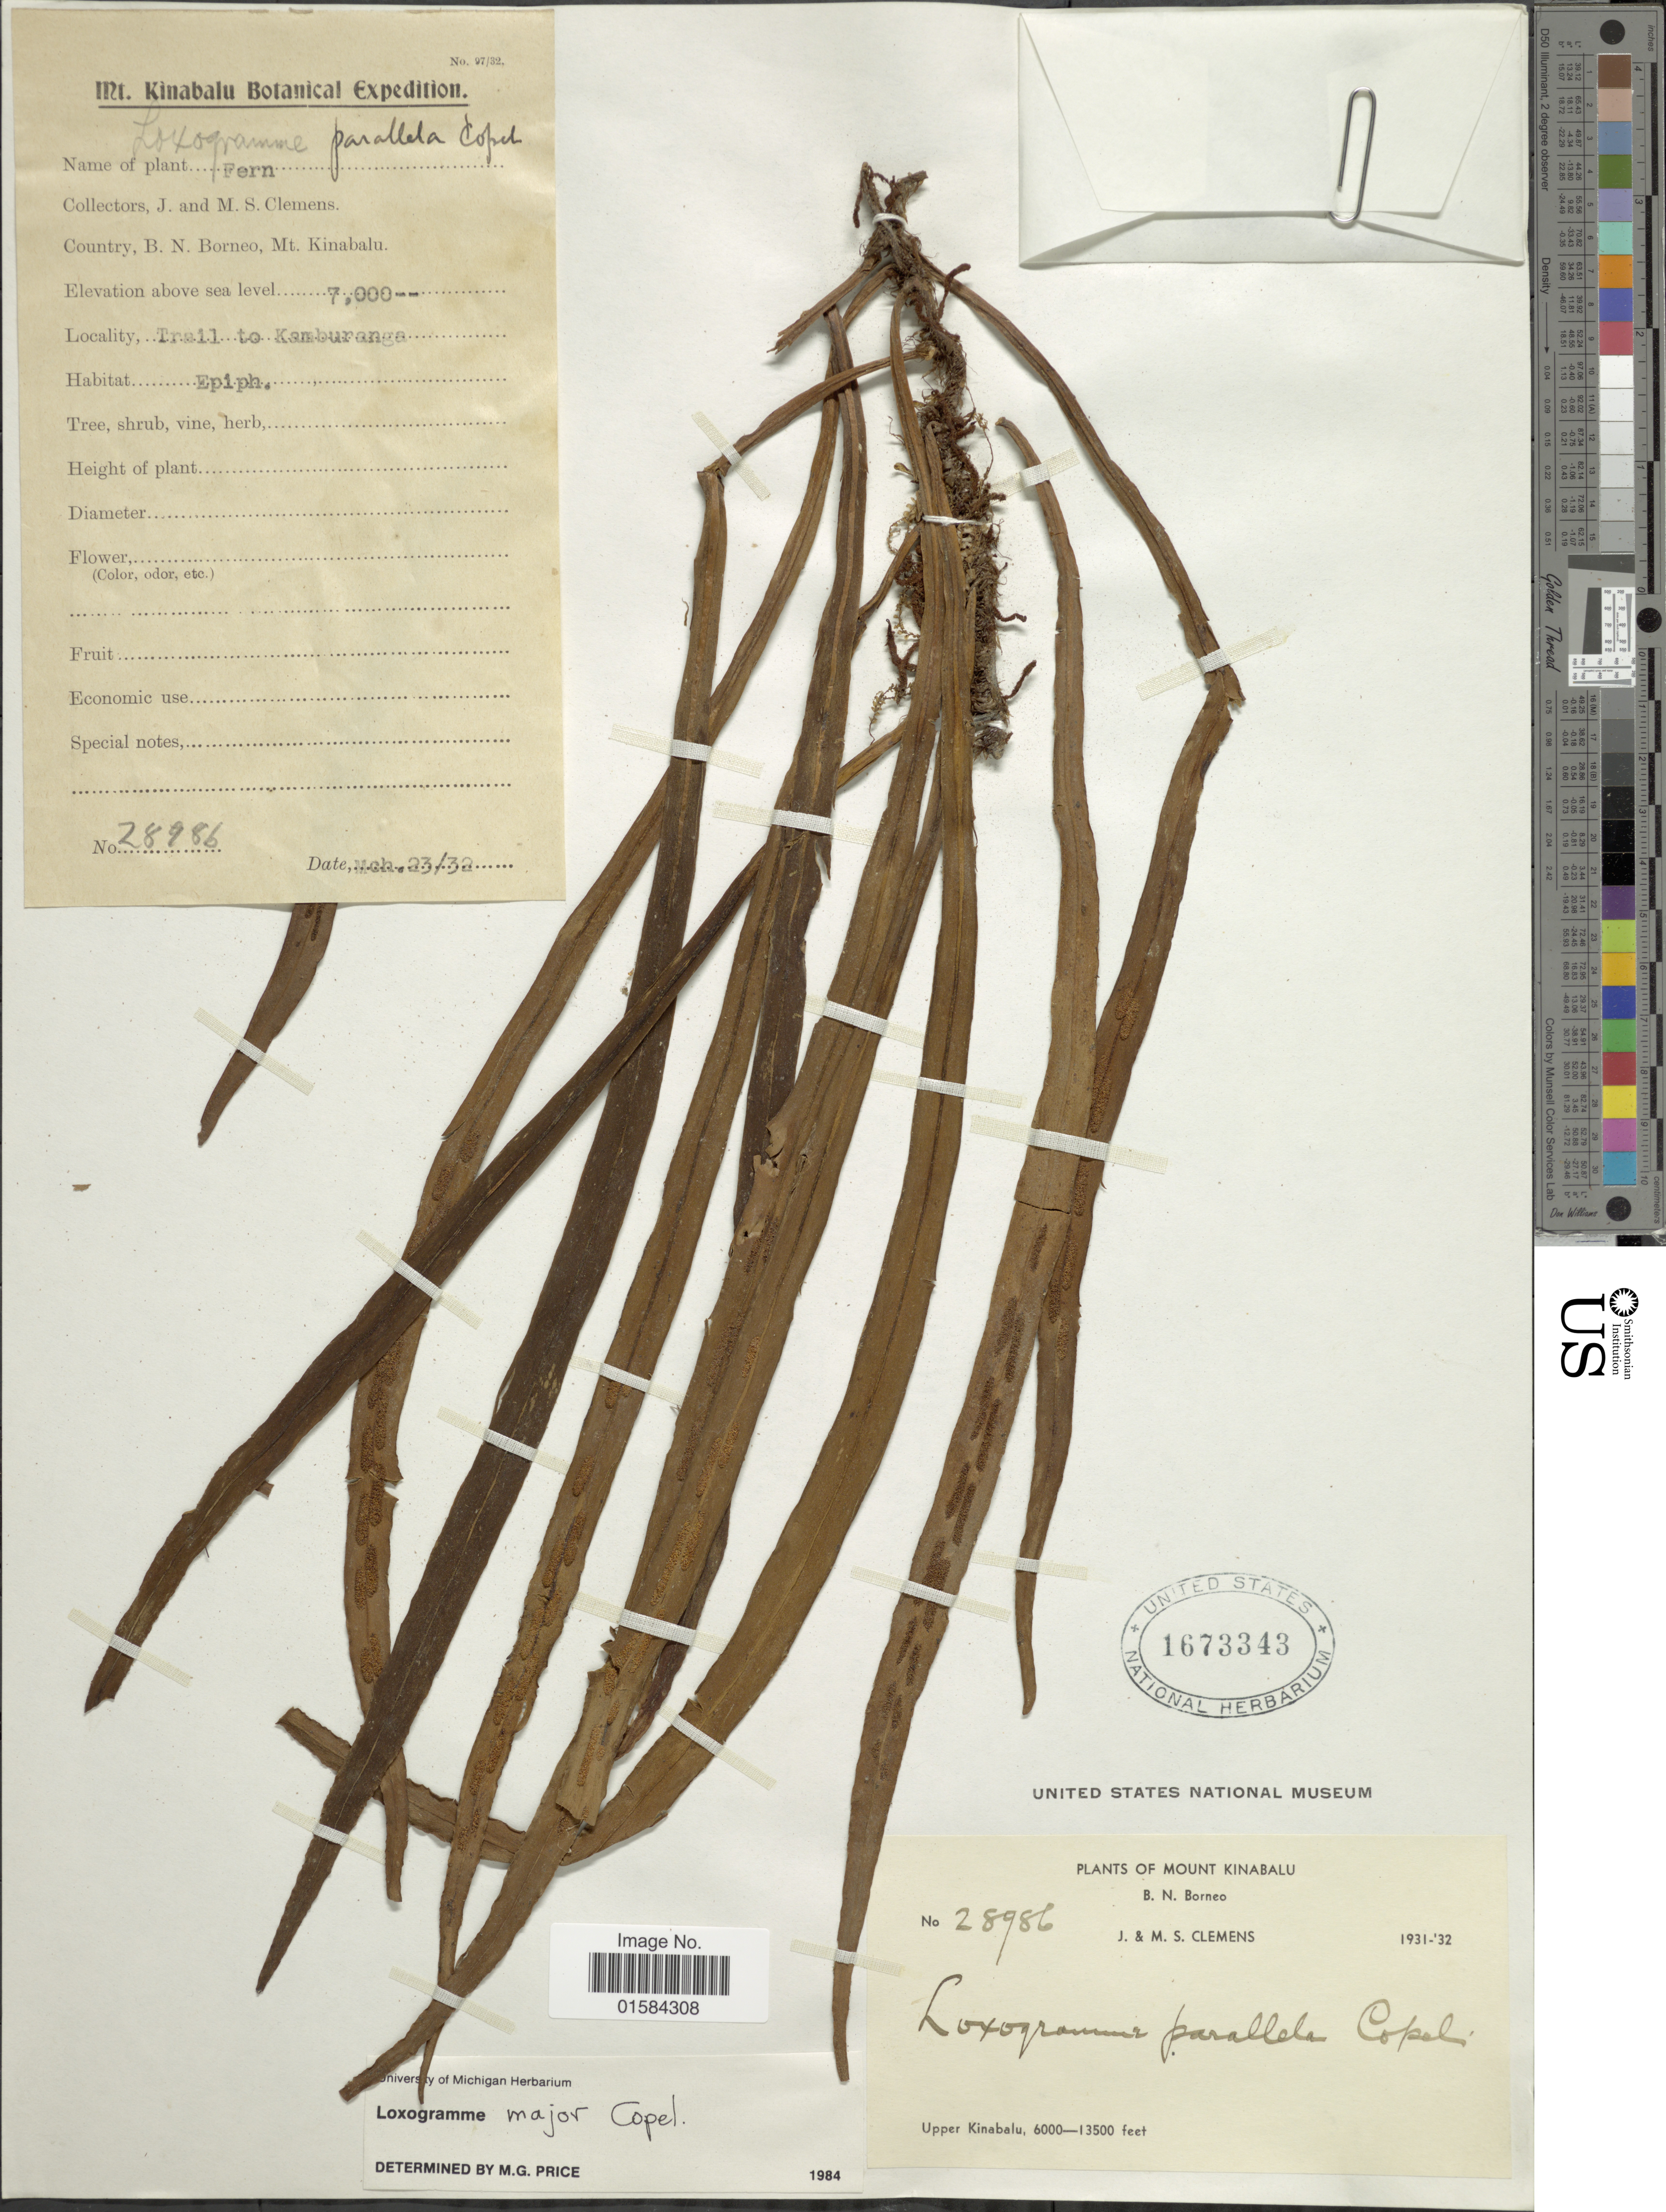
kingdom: Plantae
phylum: Tracheophyta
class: Polypodiopsida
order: Polypodiales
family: Polypodiaceae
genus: Loxogramme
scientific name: Loxogramme major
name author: Copel.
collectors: J. Clemens & M. S. Clemens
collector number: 28986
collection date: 1932-03-23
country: Malaysia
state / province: Sabah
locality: Mount Kinabalu, B. N. Borneo, Upper Kinabalu, Trail to Kamburanga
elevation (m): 2134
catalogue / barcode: US 1673343